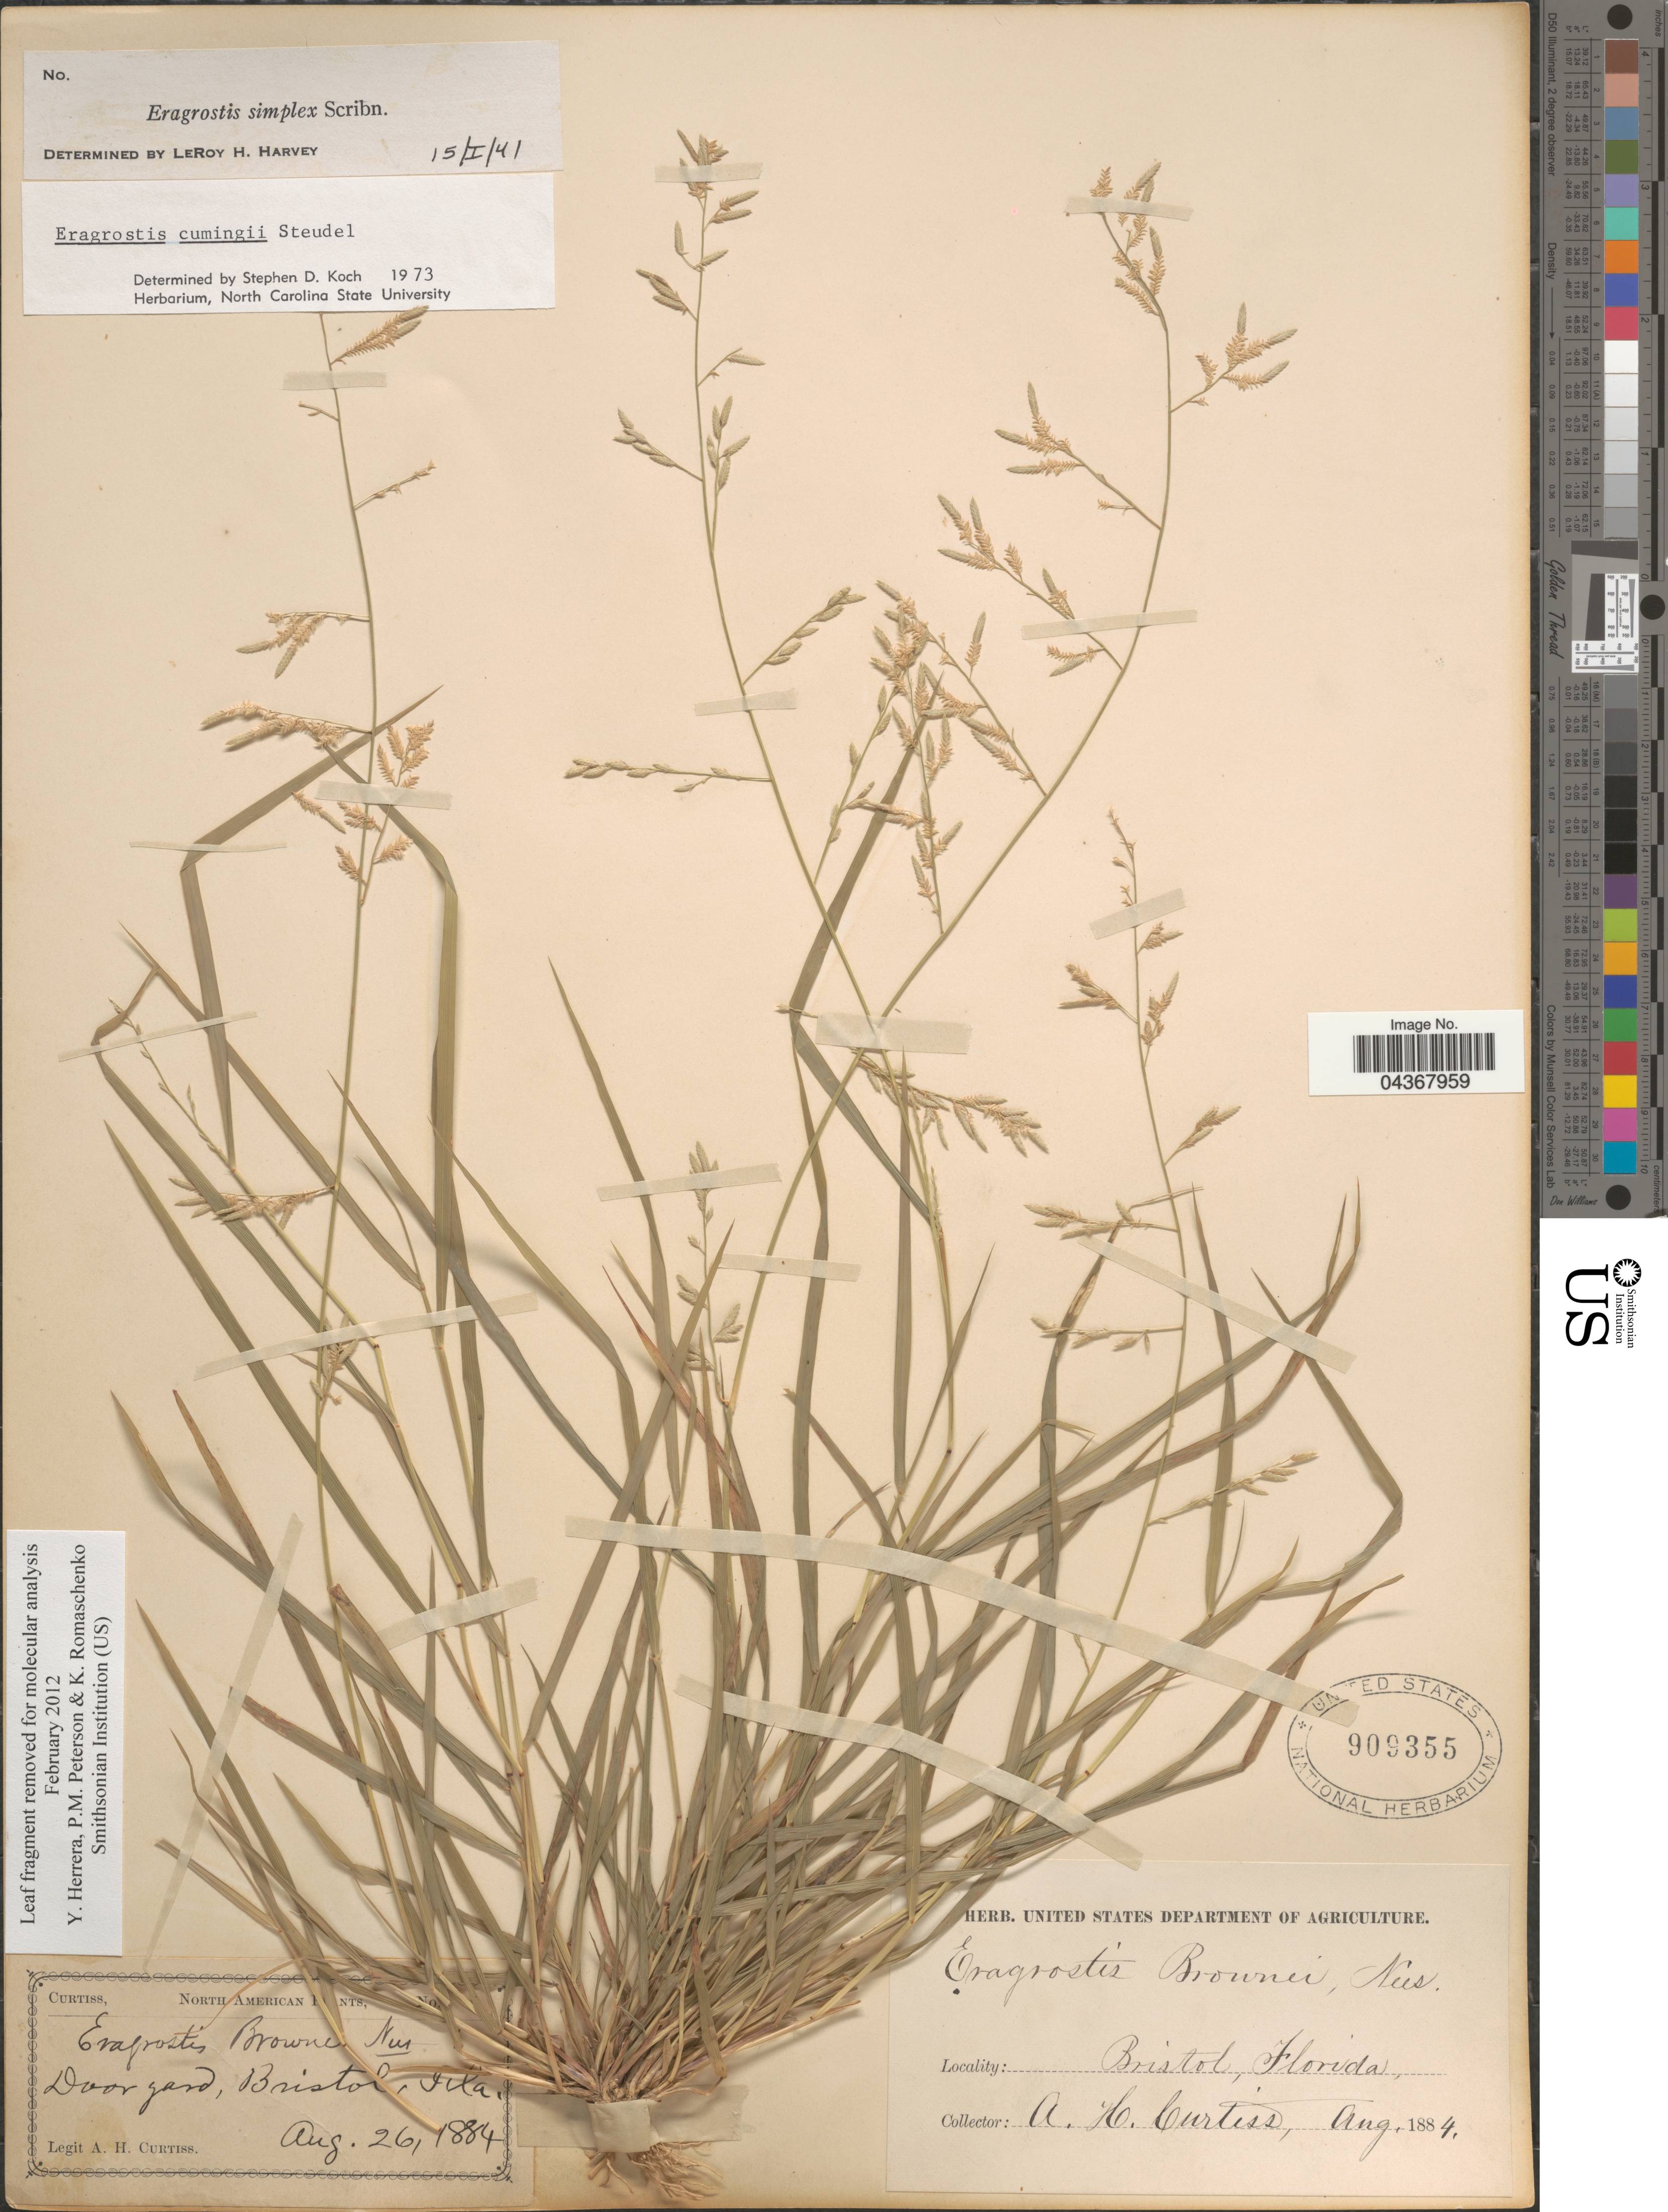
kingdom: Plantae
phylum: Tracheophyta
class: Liliopsida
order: Poales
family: Poaceae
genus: Eragrostis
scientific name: Eragrostis cumingii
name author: Steud.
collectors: A. H. Curtiss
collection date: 1884-08-26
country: United States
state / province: Florida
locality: Dooryard, Bristol.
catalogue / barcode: US 909355